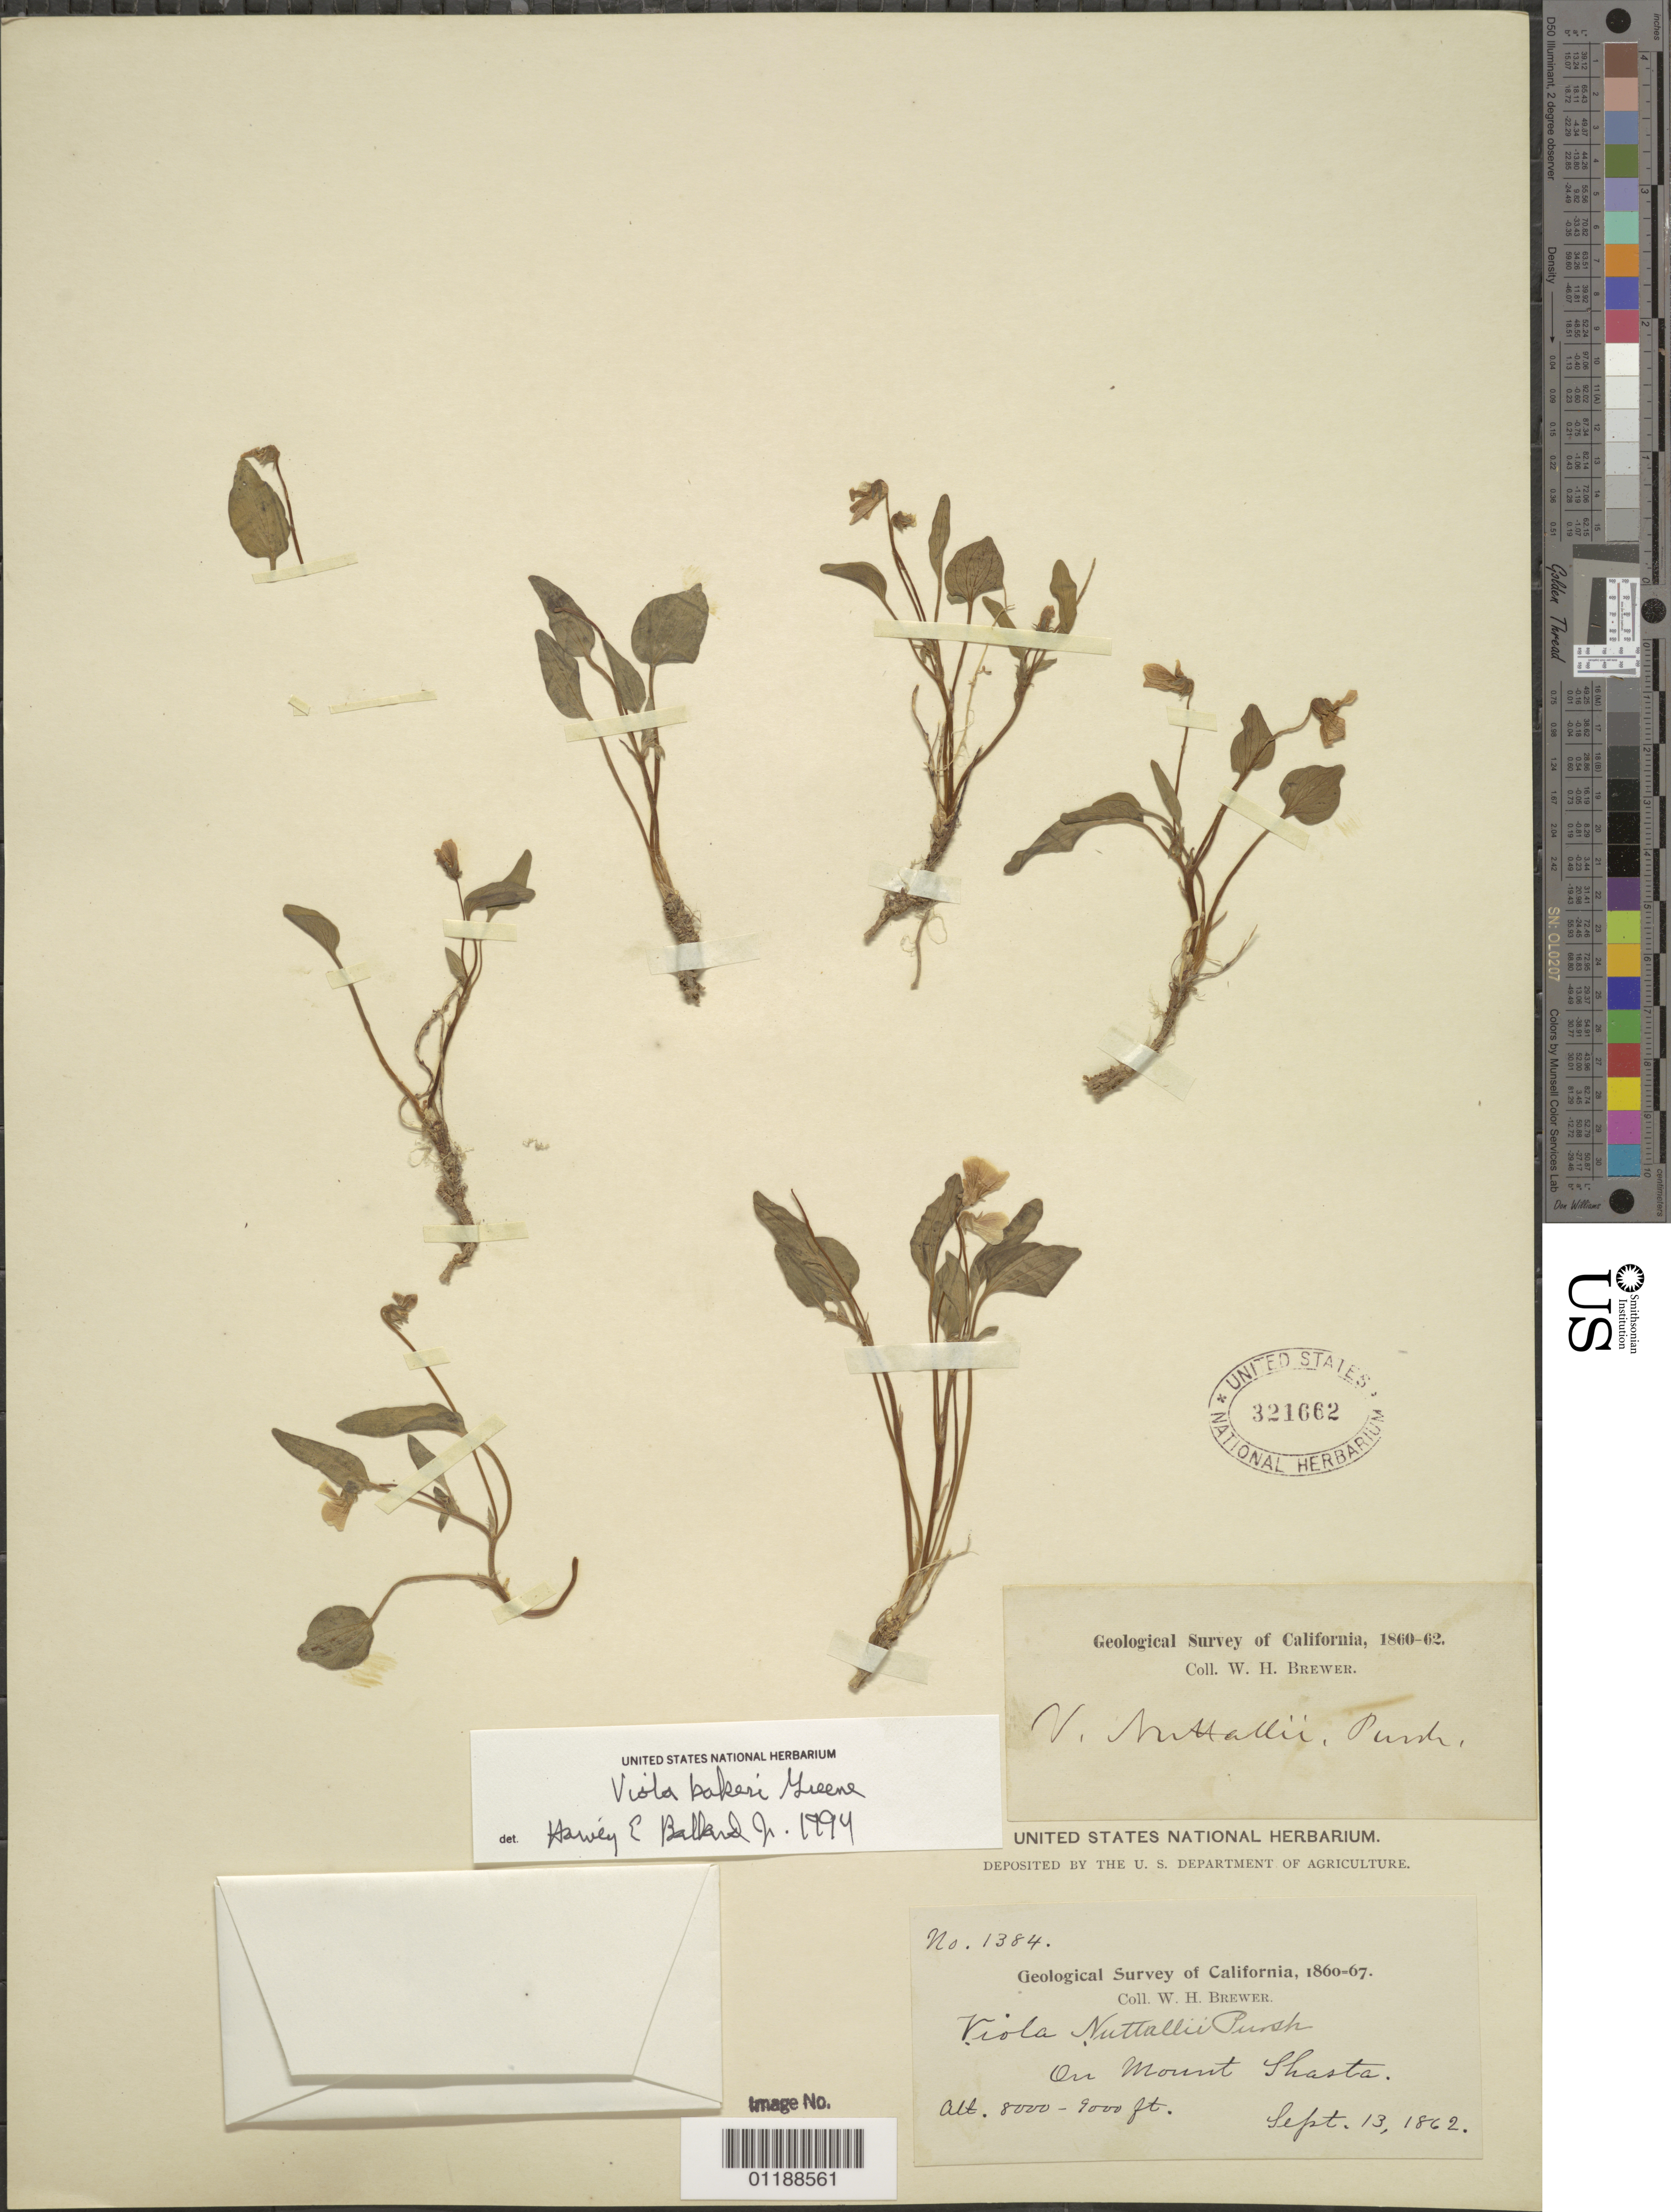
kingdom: Plantae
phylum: Tracheophyta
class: Magnoliopsida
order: Malpighiales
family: Violaceae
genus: Viola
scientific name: Viola bakeri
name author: Greene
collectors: W. H. Brewer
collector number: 1384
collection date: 1862-09-13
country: United States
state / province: California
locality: Mount Shasta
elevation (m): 2438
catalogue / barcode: US 321662